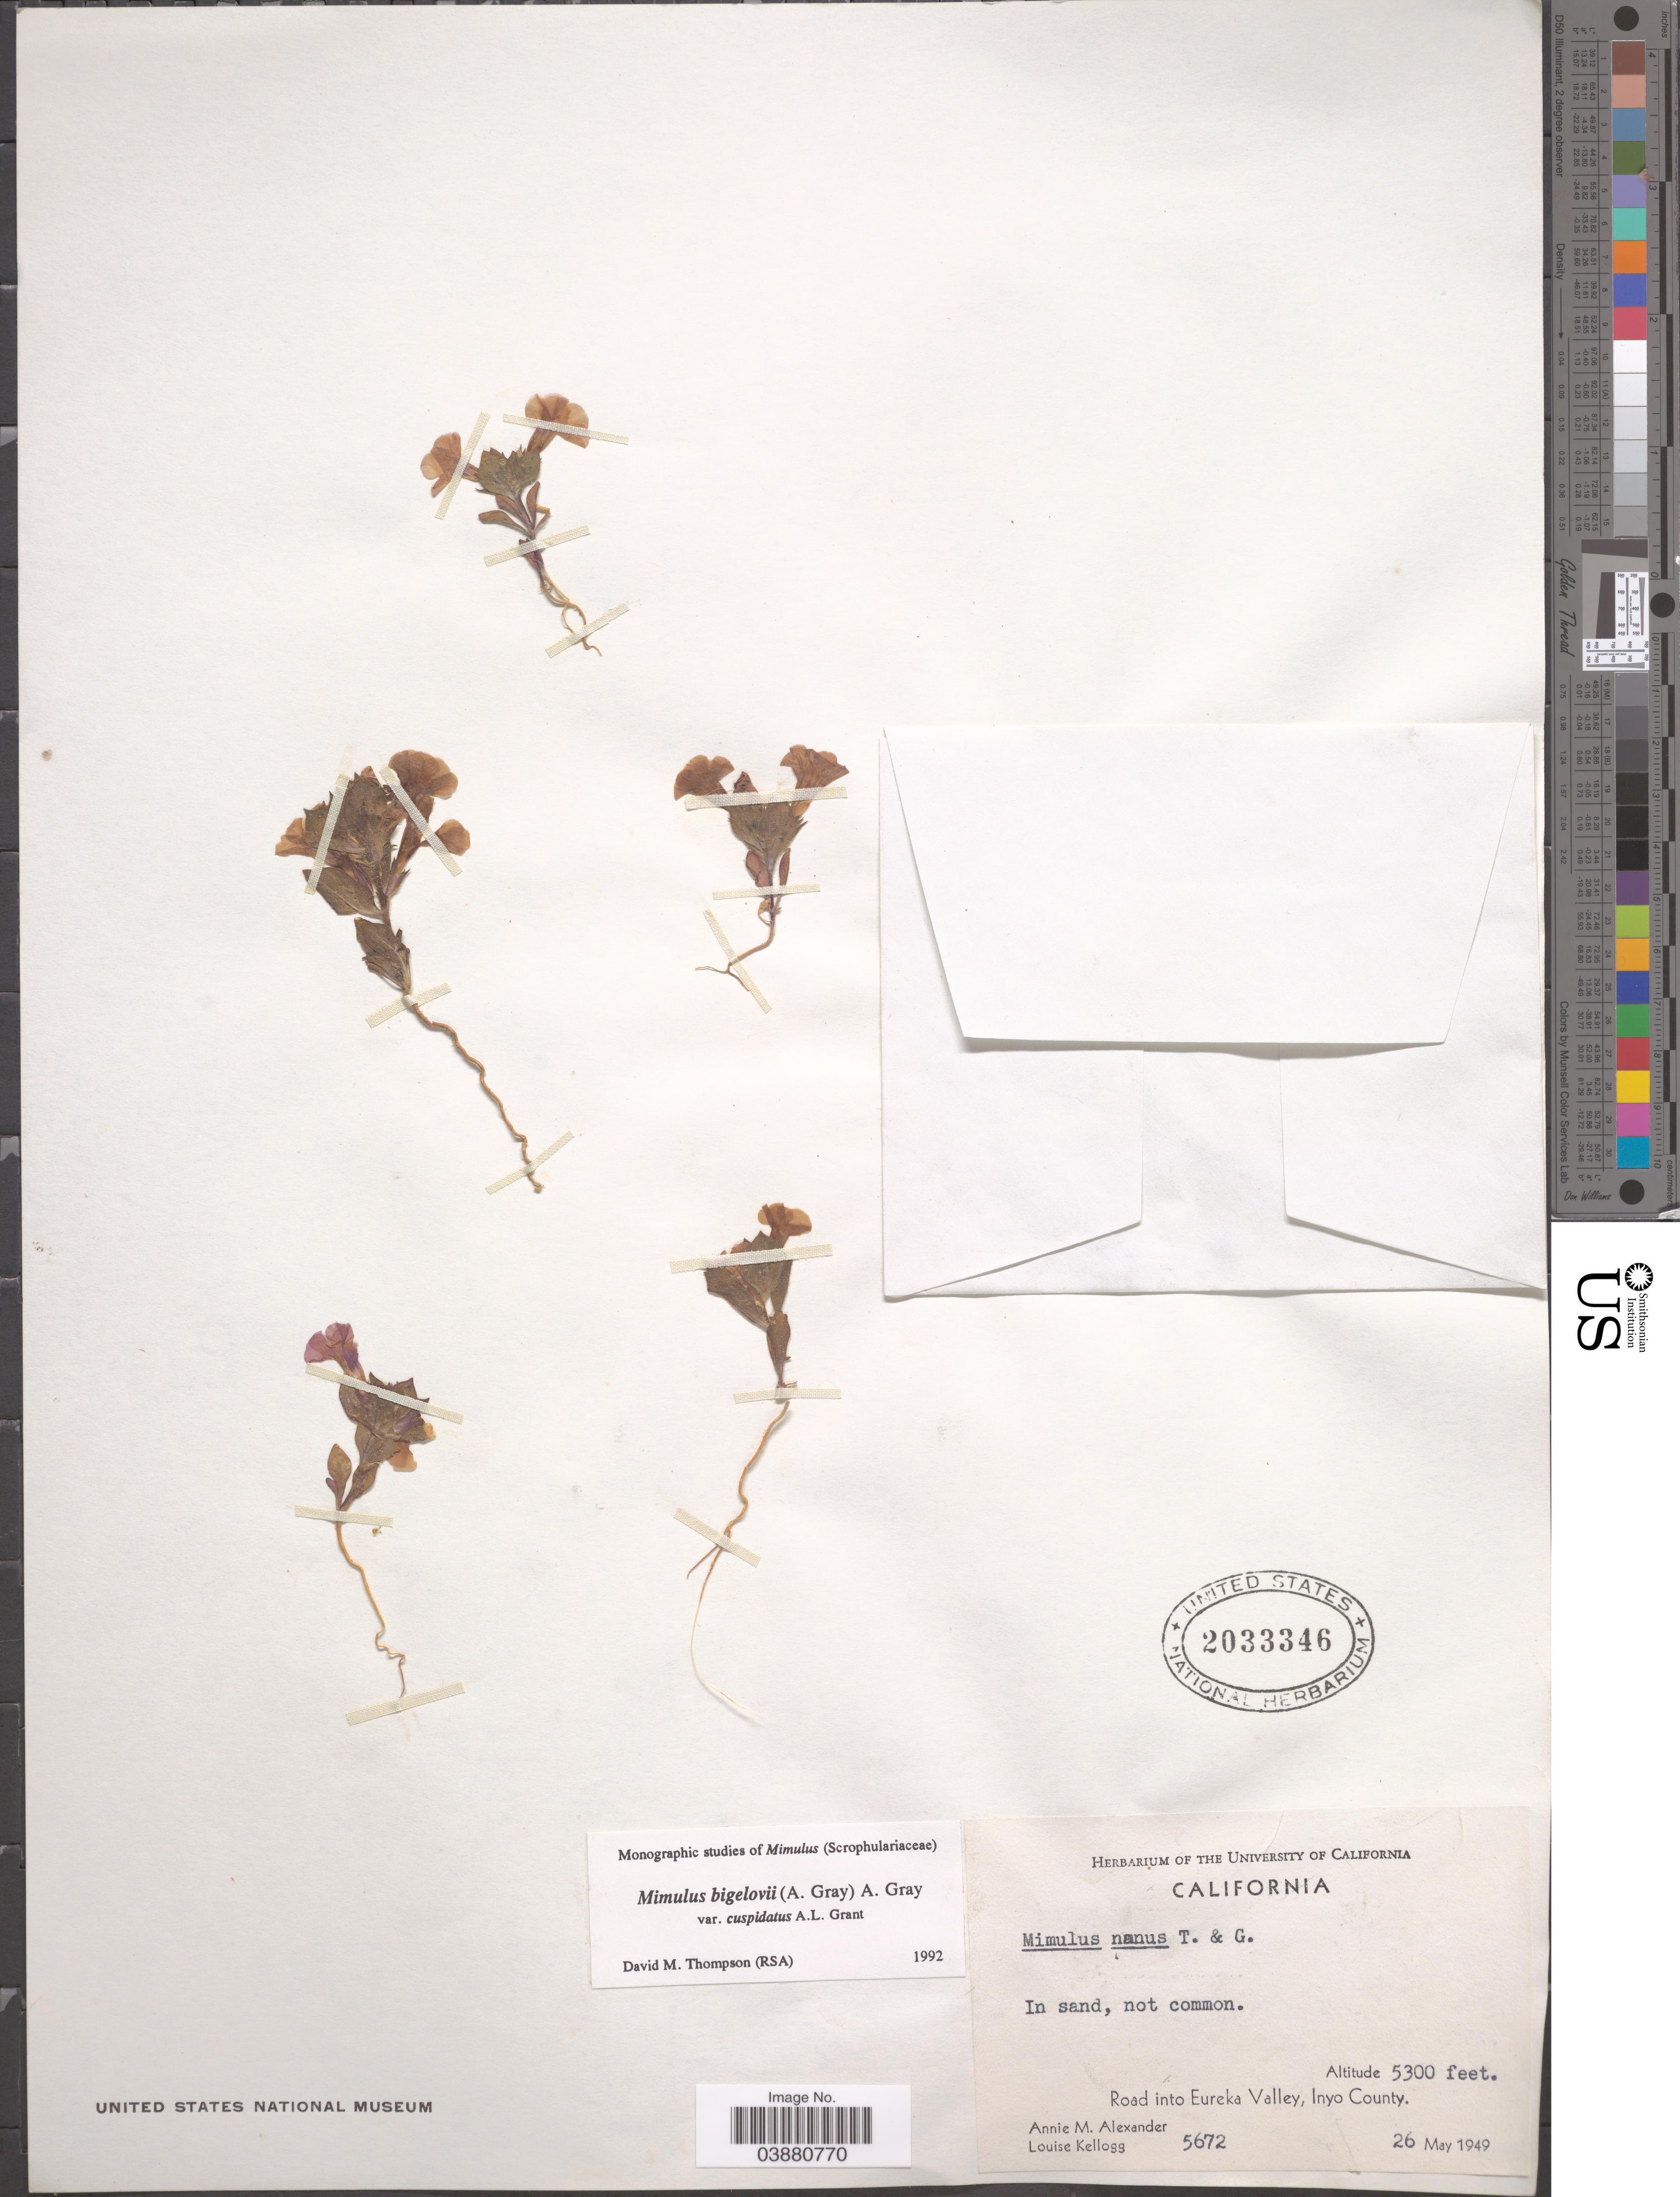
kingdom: Plantae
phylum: Tracheophyta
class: Magnoliopsida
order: Lamiales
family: Phrymaceae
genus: Mimulus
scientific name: Mimulus bigelovii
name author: (A. Gray) G.L. Nesom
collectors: A. M. Alexander & L. Kellogg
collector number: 5672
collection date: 1949-05-26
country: United States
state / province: California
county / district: Inyo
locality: Road into Eureka Valley, Inyo County.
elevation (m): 1615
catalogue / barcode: US 2033346